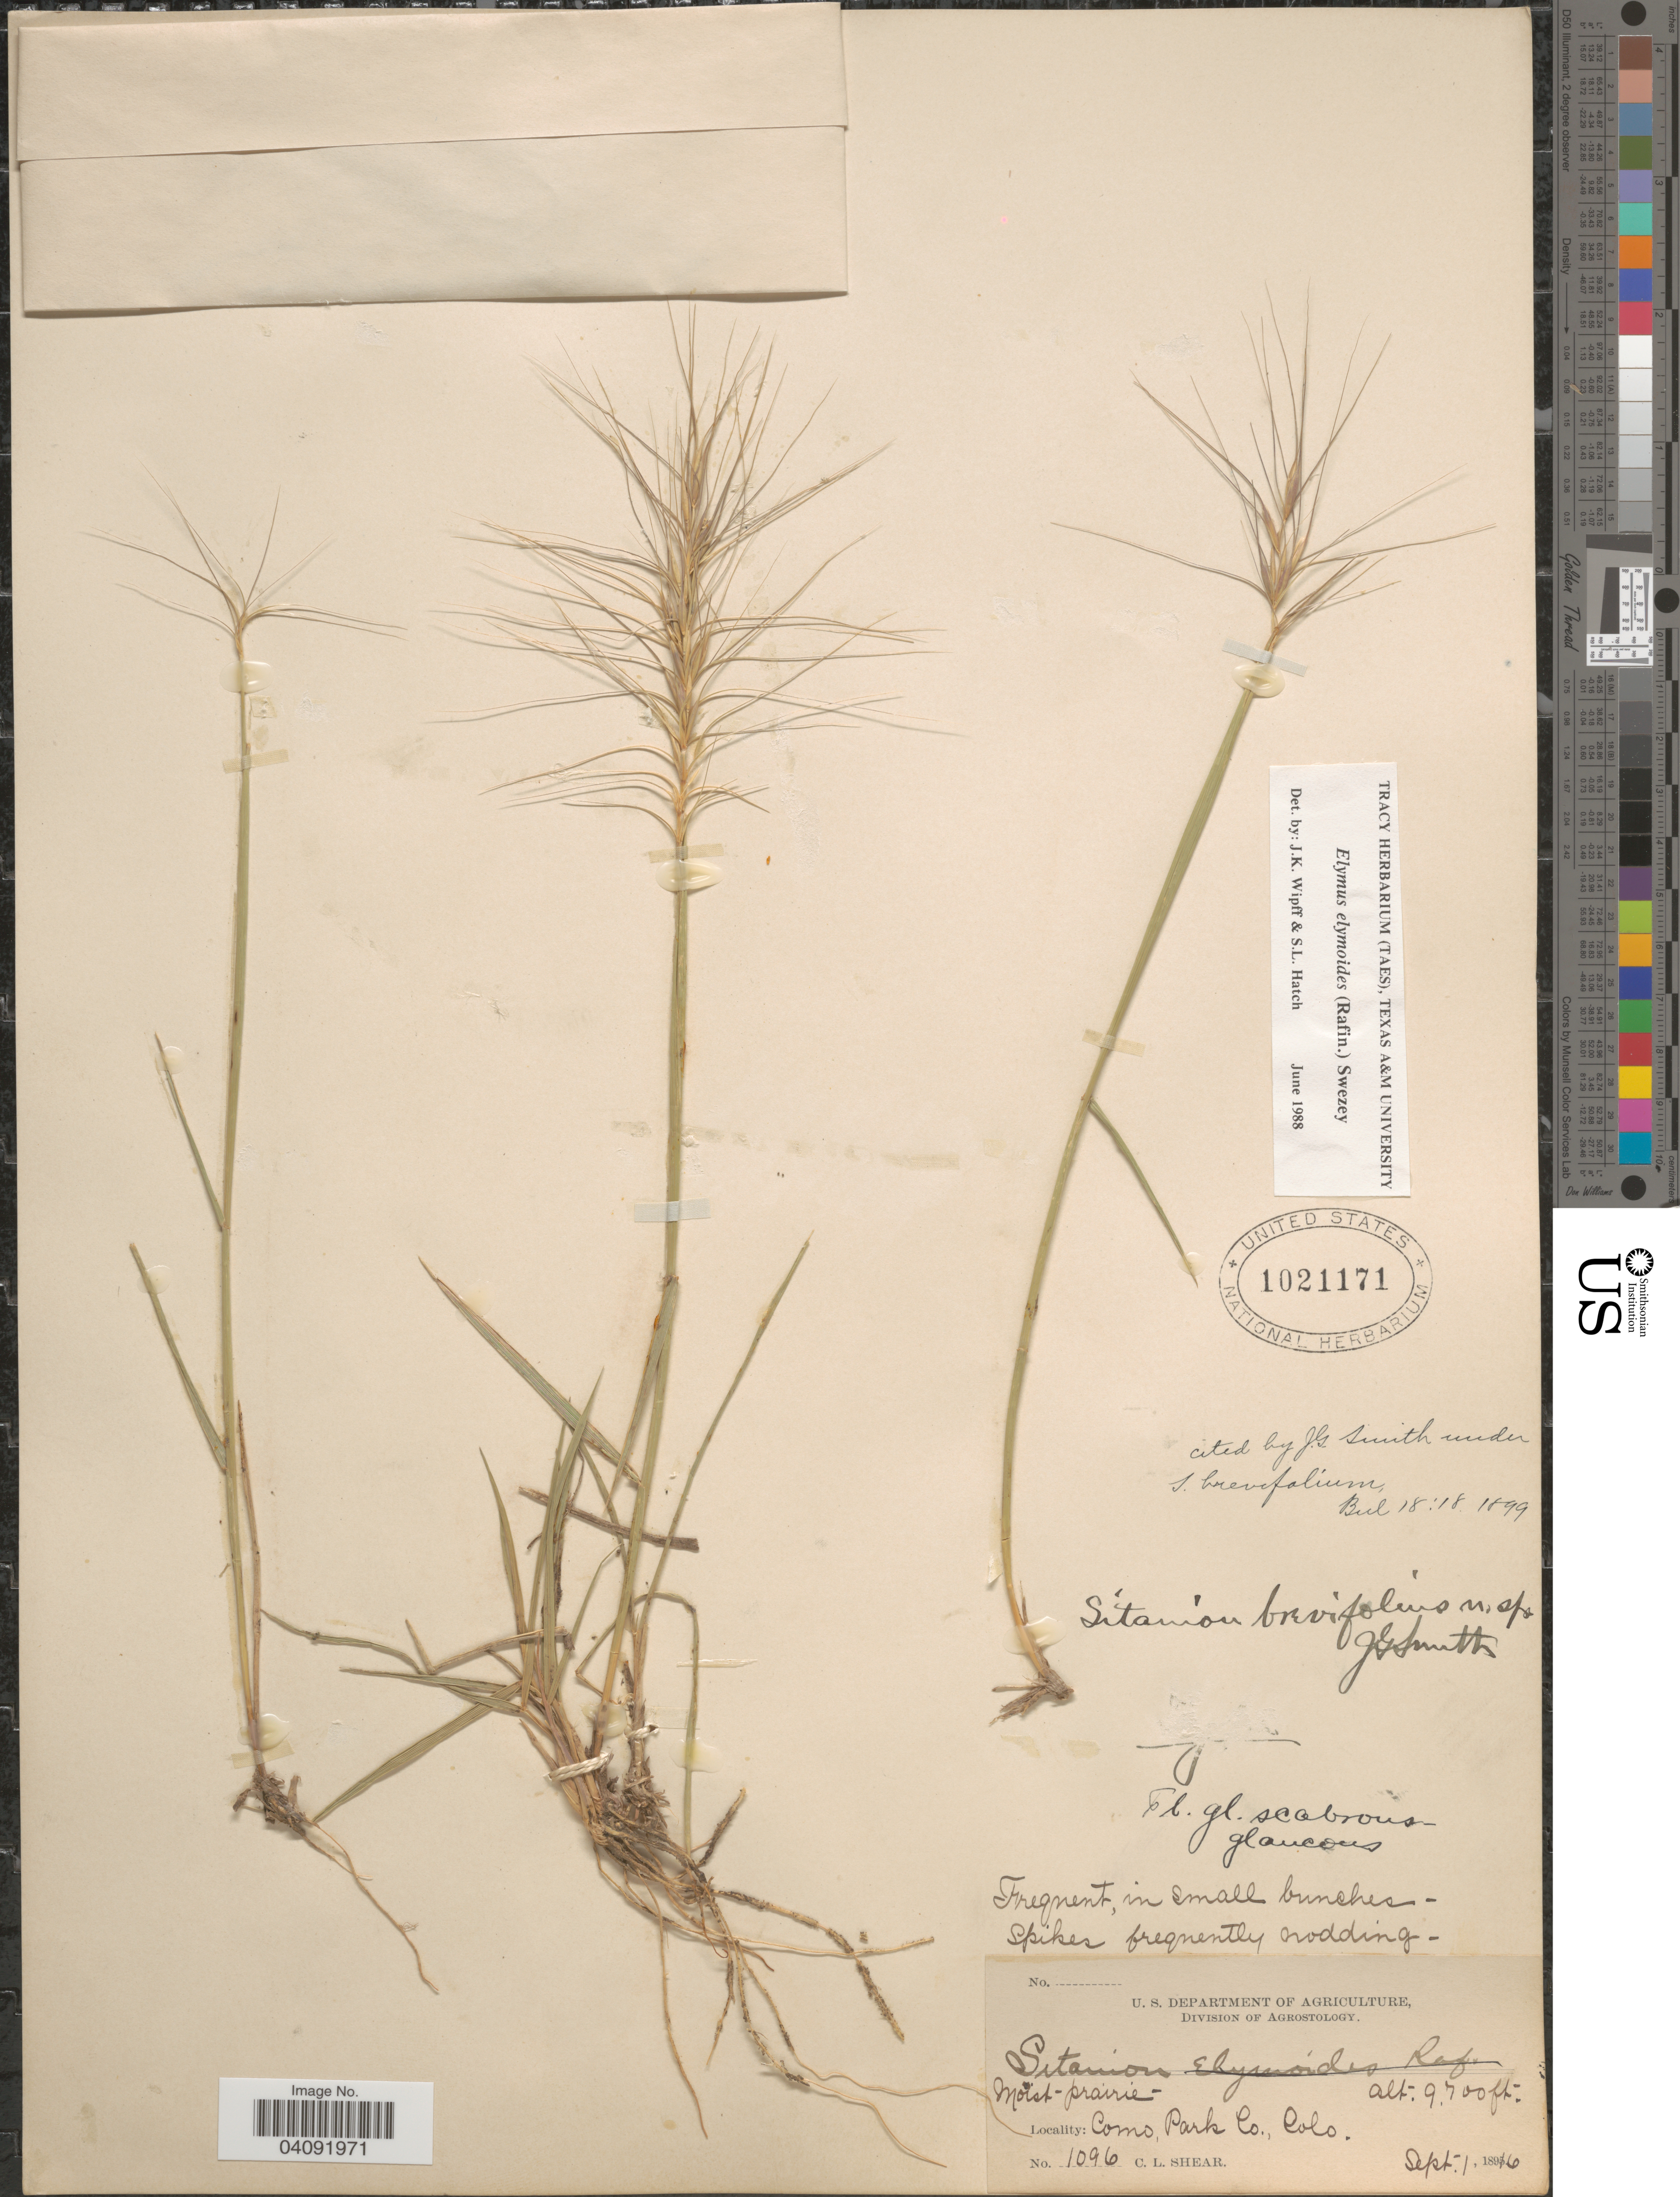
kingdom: Plantae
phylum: Tracheophyta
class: Liliopsida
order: Poales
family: Poaceae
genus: Elymus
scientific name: Elymus elymoides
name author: (Raf.) Swezey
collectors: C. L. Shear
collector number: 1096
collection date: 1896-09-01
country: United States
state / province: Colorado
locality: Como, Park Co.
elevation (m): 2957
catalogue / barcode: US 1021171